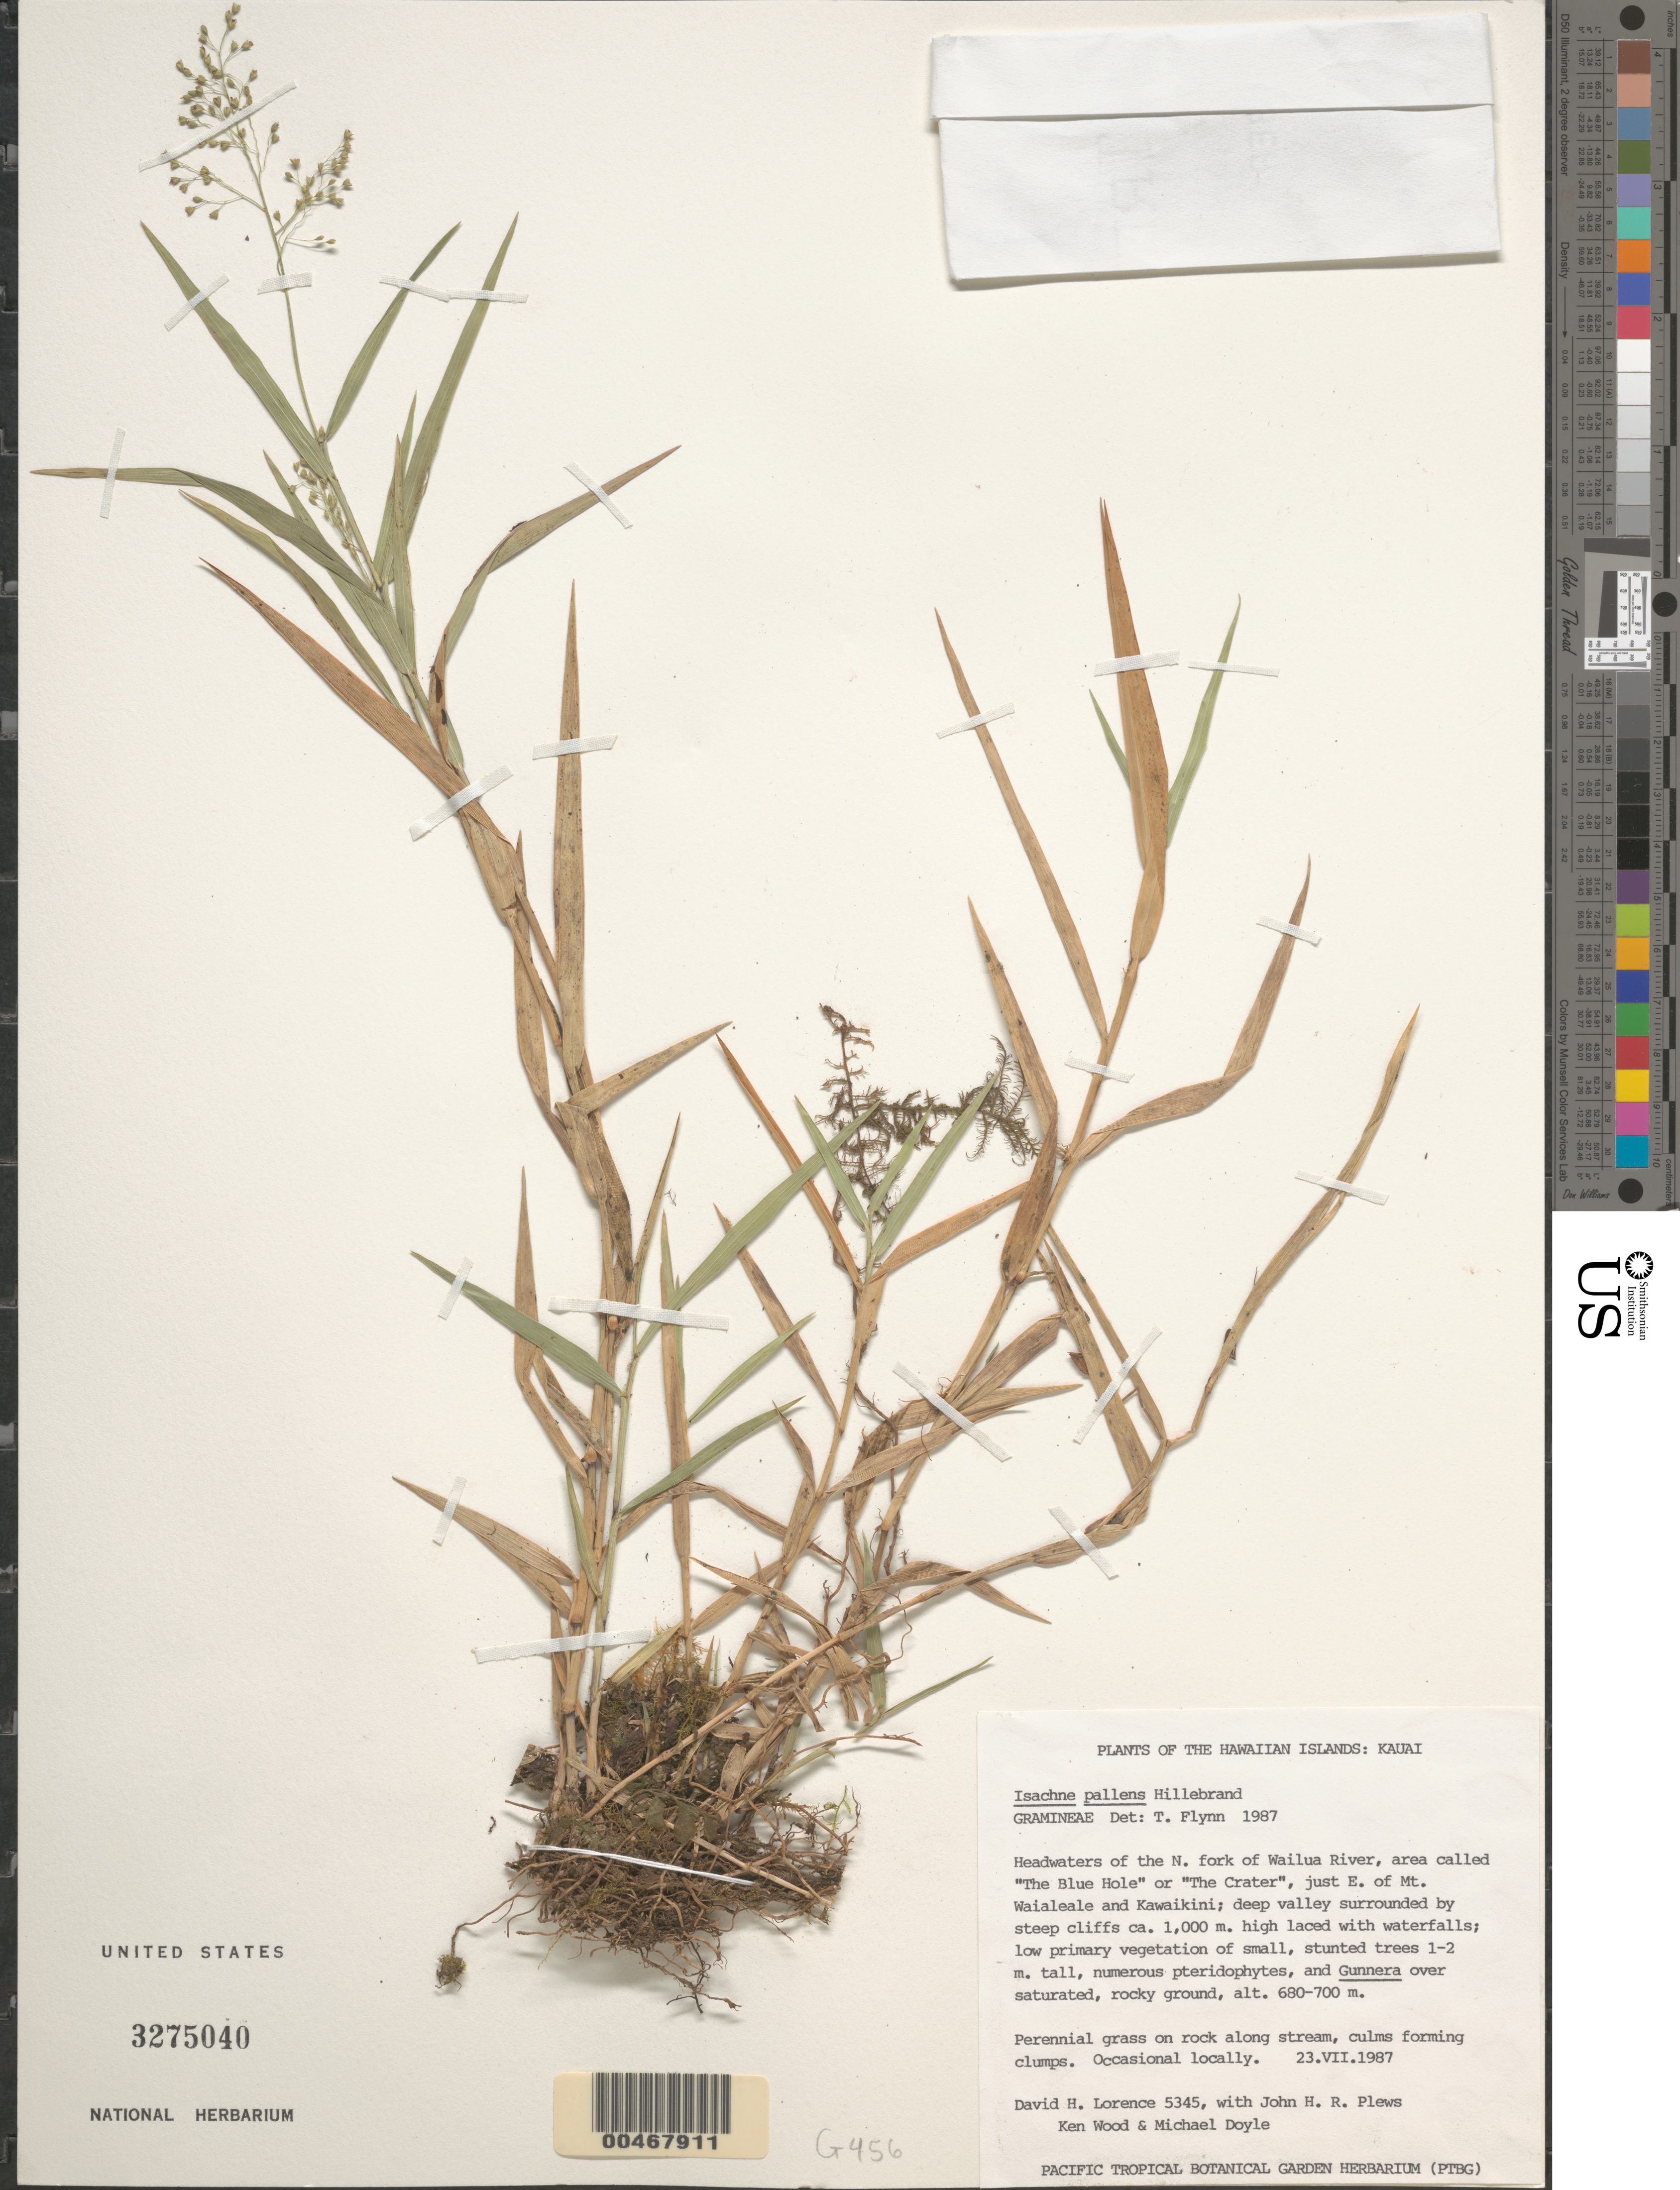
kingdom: Plantae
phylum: Tracheophyta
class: Liliopsida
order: Poales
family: Poaceae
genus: Isachne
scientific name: Isachne pallens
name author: Hillebr.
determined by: Flynn, T. W.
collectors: D. Lorence, J. Plews, K. Wood & M. Doyle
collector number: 5345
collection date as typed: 23 Jul 1987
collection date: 1987-07-23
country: United States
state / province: Hawaii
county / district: Kauai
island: Kaua'i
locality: Hdwtrs. of the N fork of Wailua Riv., area called (The Blue Hole or The Crater), just E of Mt. Waialeale and Kawaikini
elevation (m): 680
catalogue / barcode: US 3275040